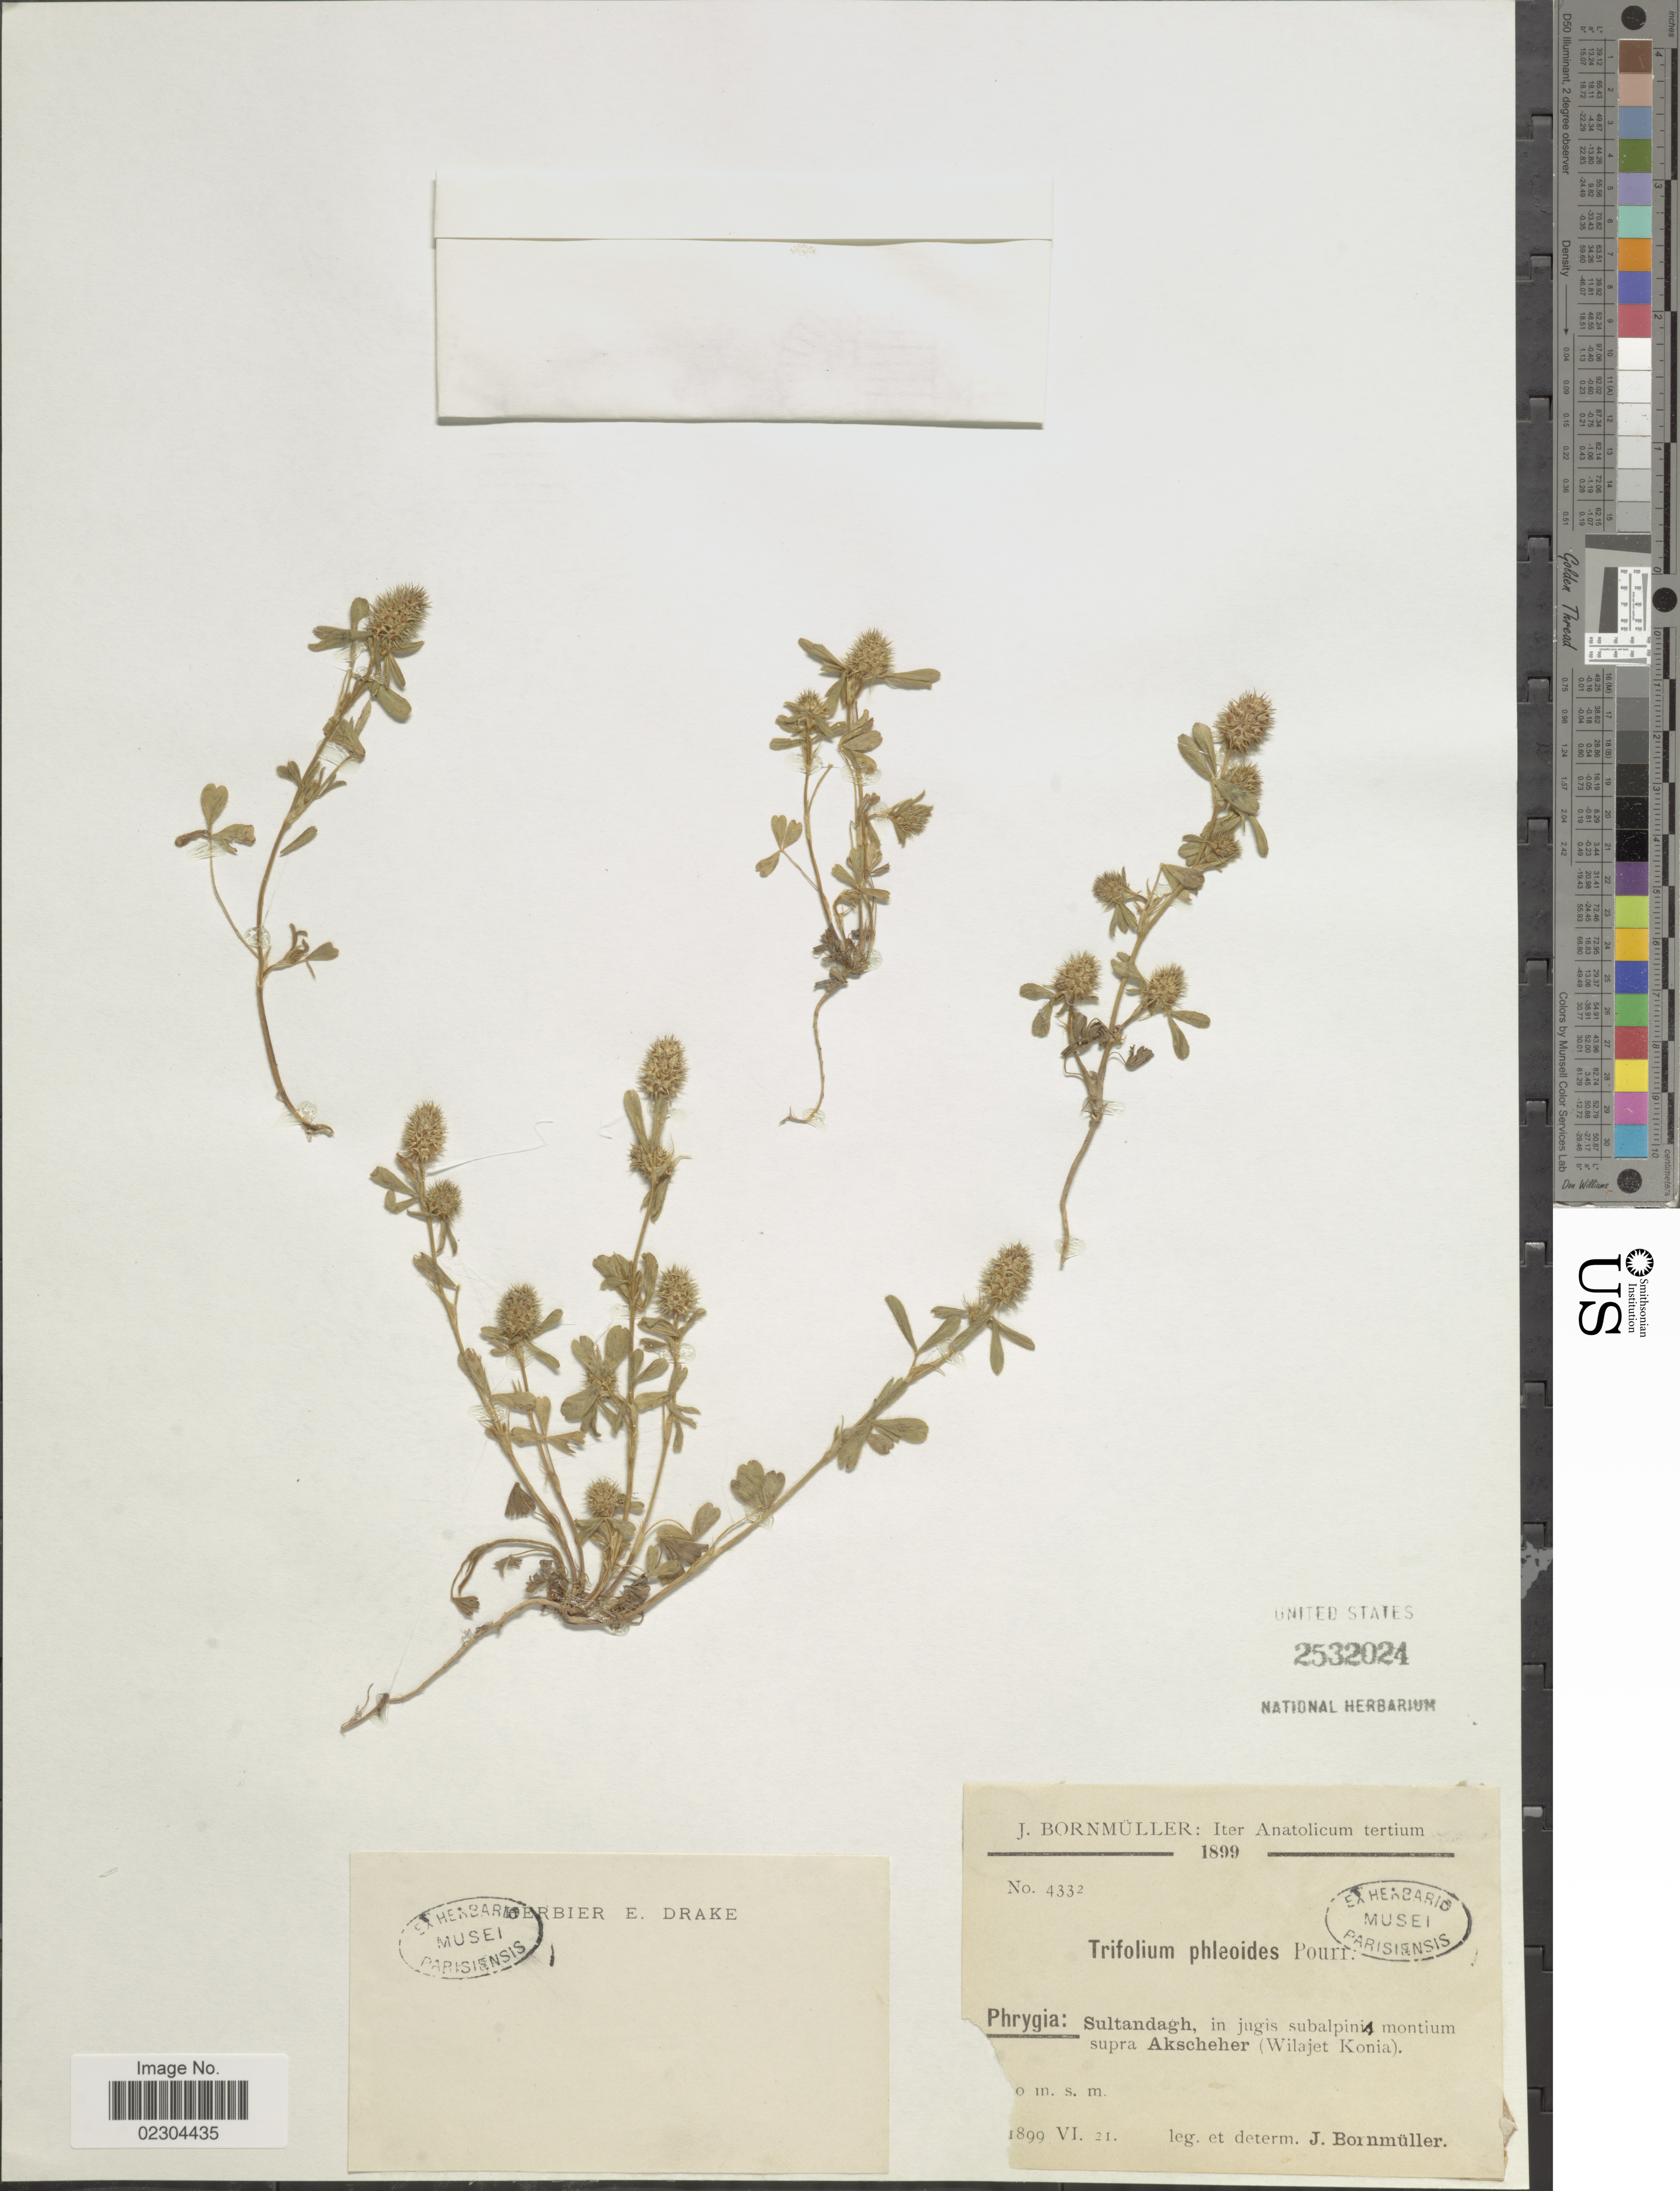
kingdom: Plantae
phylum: Tracheophyta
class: Magnoliopsida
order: Fabales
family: Fabaceae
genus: Trifolium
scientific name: Trifolium phleoides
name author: Willd.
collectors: J. Bornmüller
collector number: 4332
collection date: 1899-06-21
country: Turkey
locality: Anatolicum, Phrygia: Sultandagh, in jugis subalpinis montium supra Akscheher (Wilajet Konia)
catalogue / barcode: US 2532024